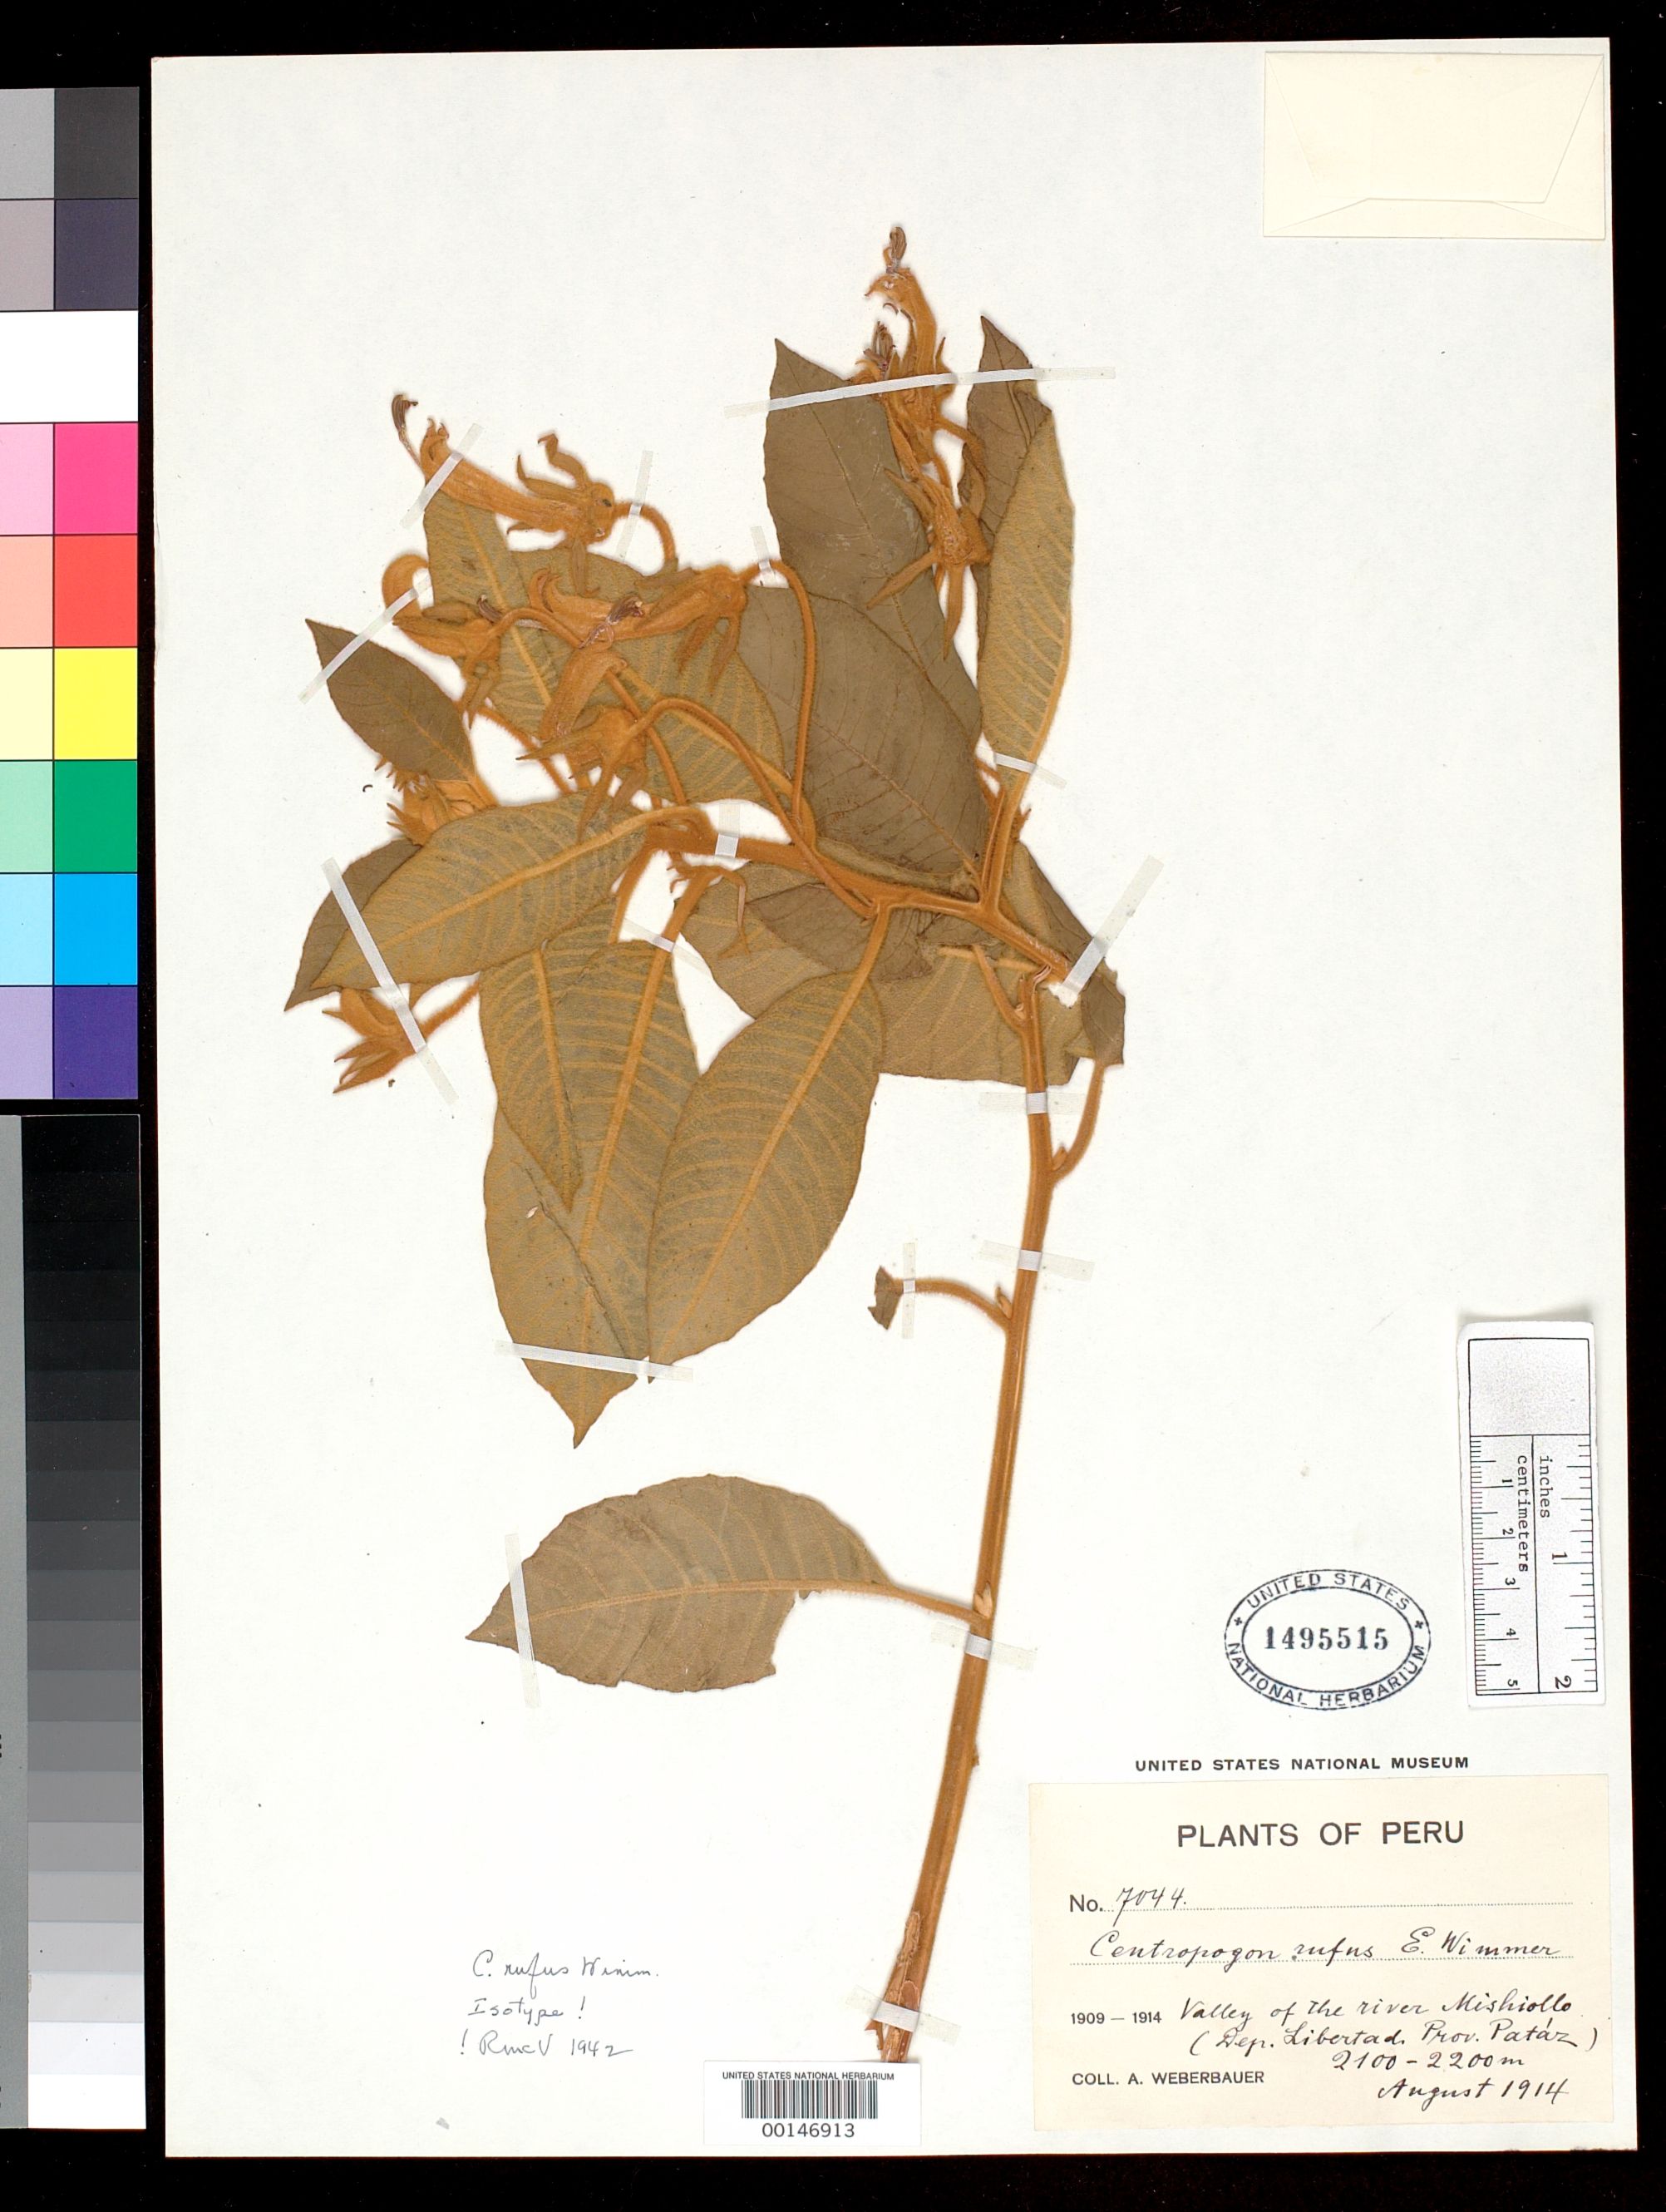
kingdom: Plantae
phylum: Tracheophyta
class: Magnoliopsida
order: Asterales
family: Campanulaceae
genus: Centropogon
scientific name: Centropogon rufus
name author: E. Wimm.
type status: Isotype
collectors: A. Weberbauer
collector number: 7044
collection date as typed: Aug 1914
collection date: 1914-08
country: Peru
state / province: La Libertad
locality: Pataz.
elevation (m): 2100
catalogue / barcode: US 1495515